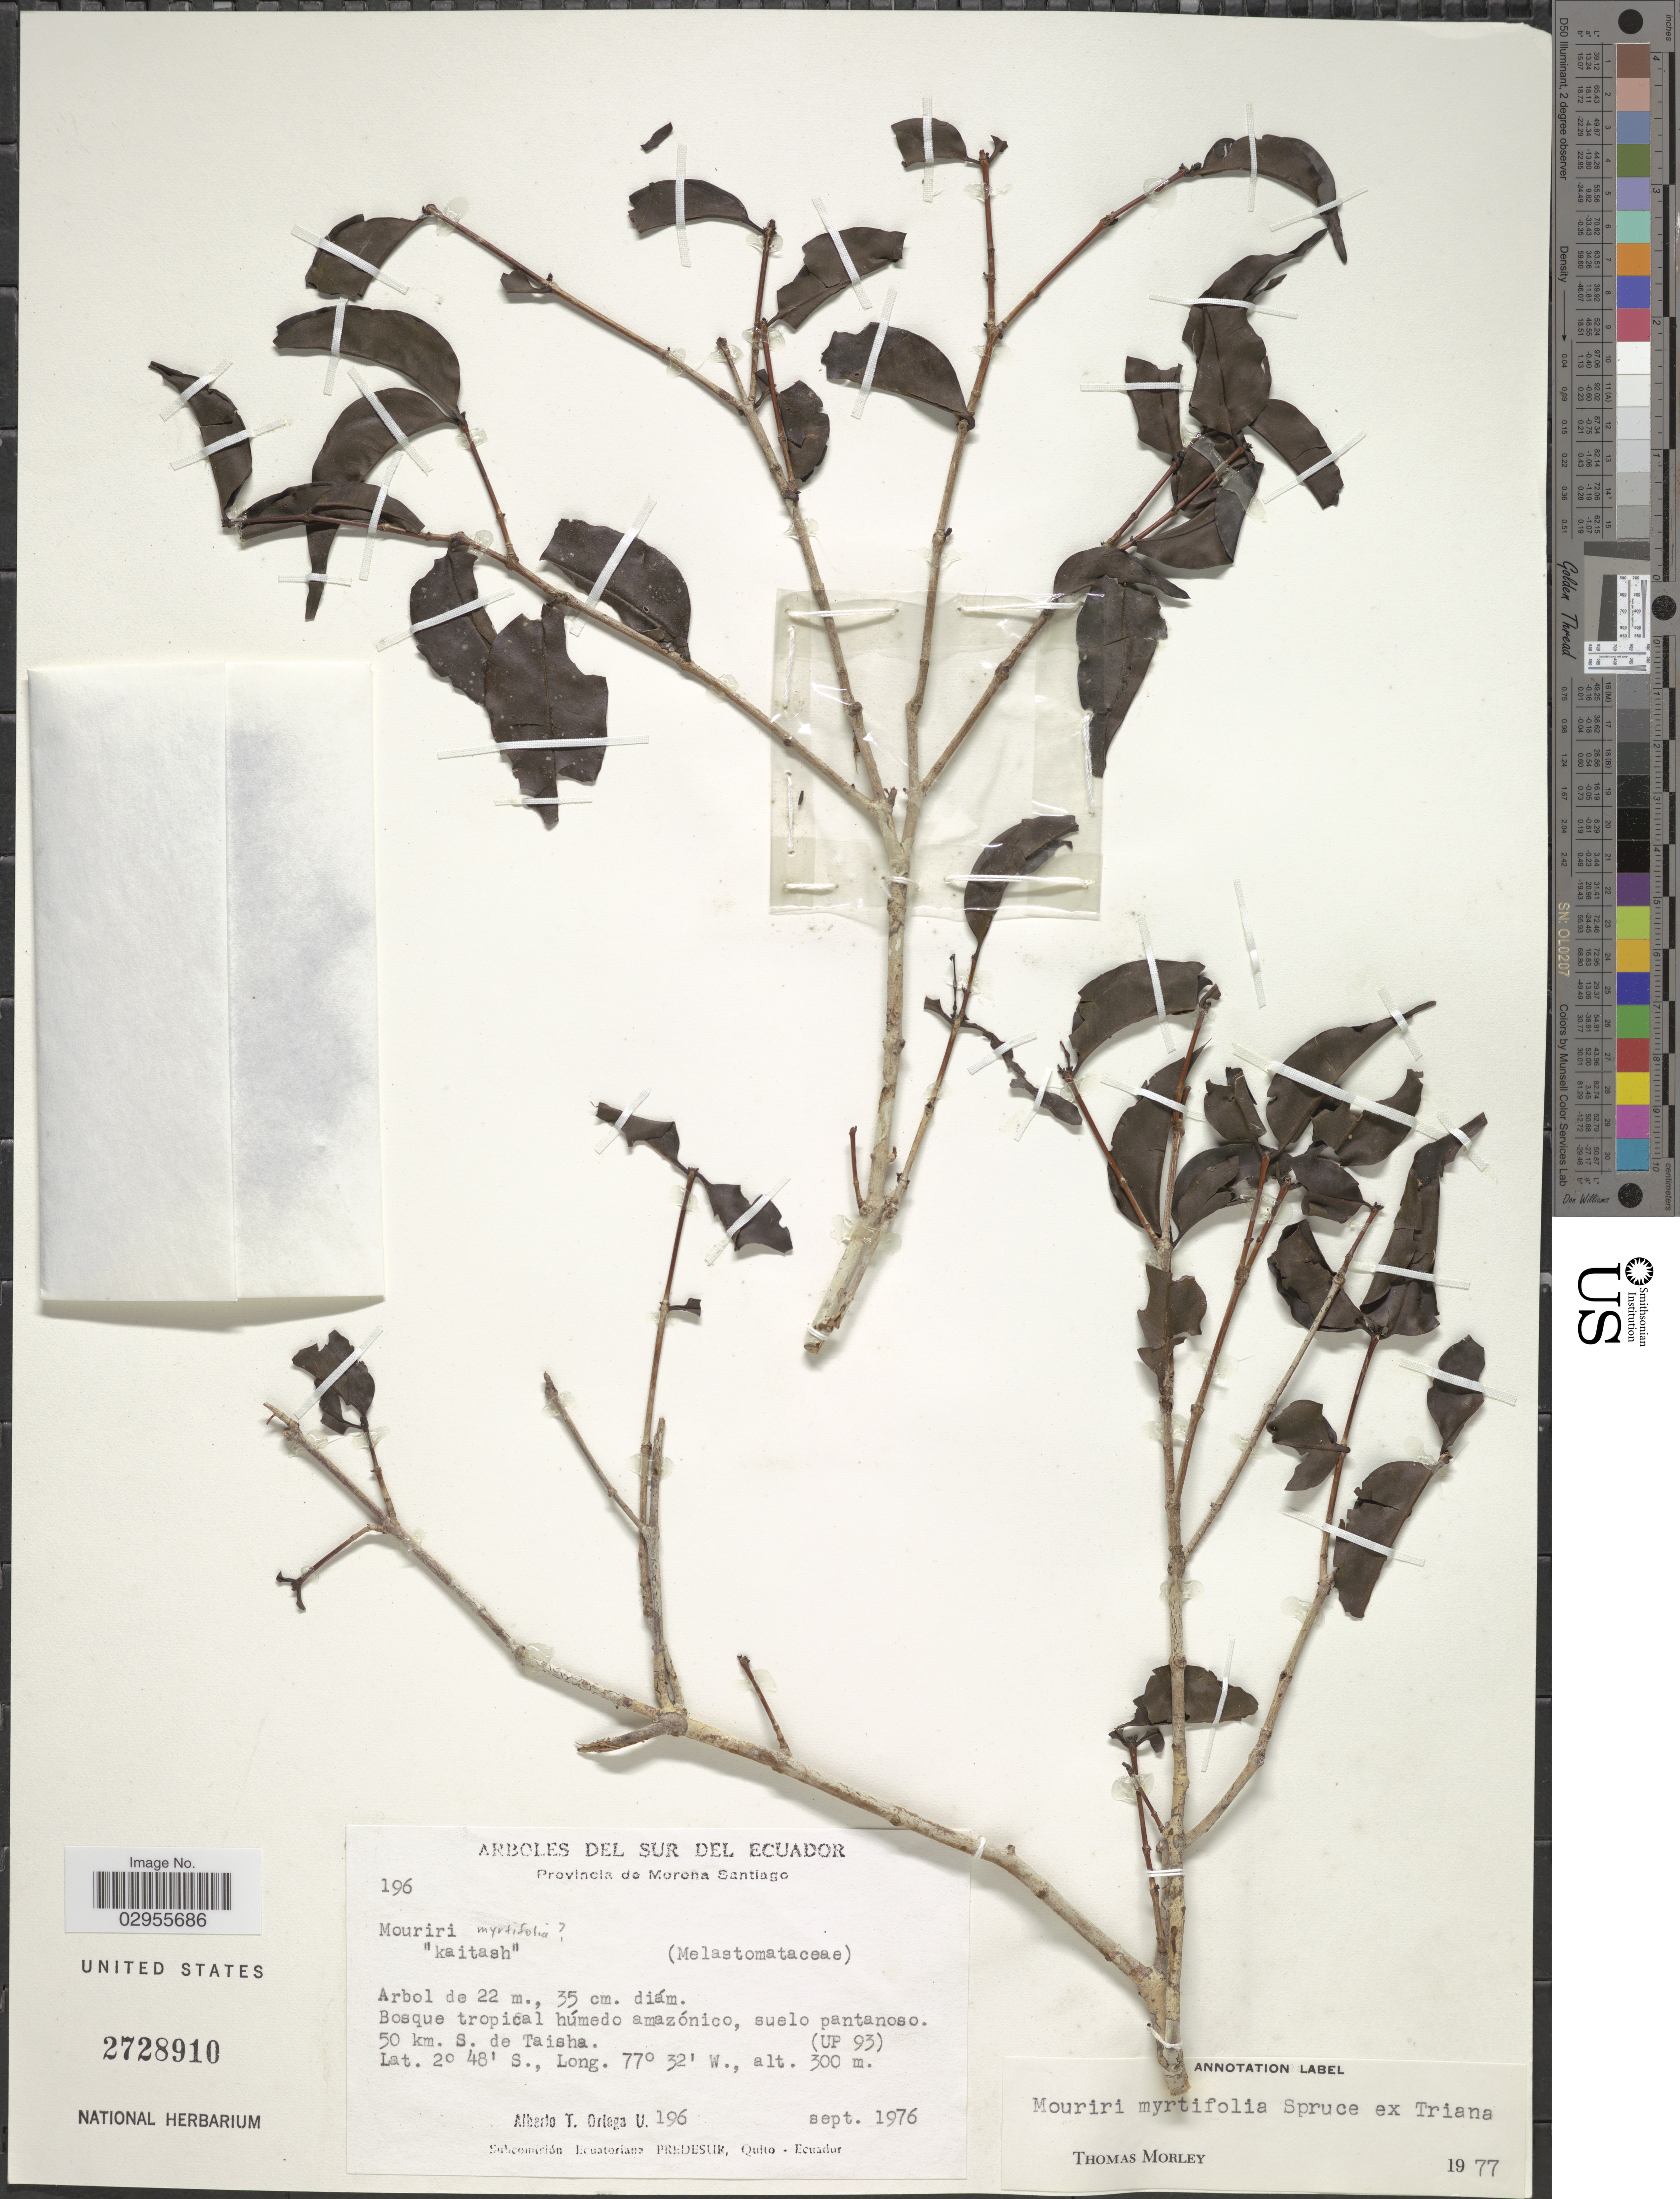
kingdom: Plantae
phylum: Tracheophyta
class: Magnoliopsida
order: Myrtales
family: Melastomataceae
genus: Mouriri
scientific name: Mouriri myrtifolia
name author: Spruce ex Triana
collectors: A. T. Ortega U.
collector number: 196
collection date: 1976-09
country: Ecuador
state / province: Morona-Santiago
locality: Sur del Ecuador. 50 km. S. de Taisha.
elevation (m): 300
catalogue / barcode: US 2728910